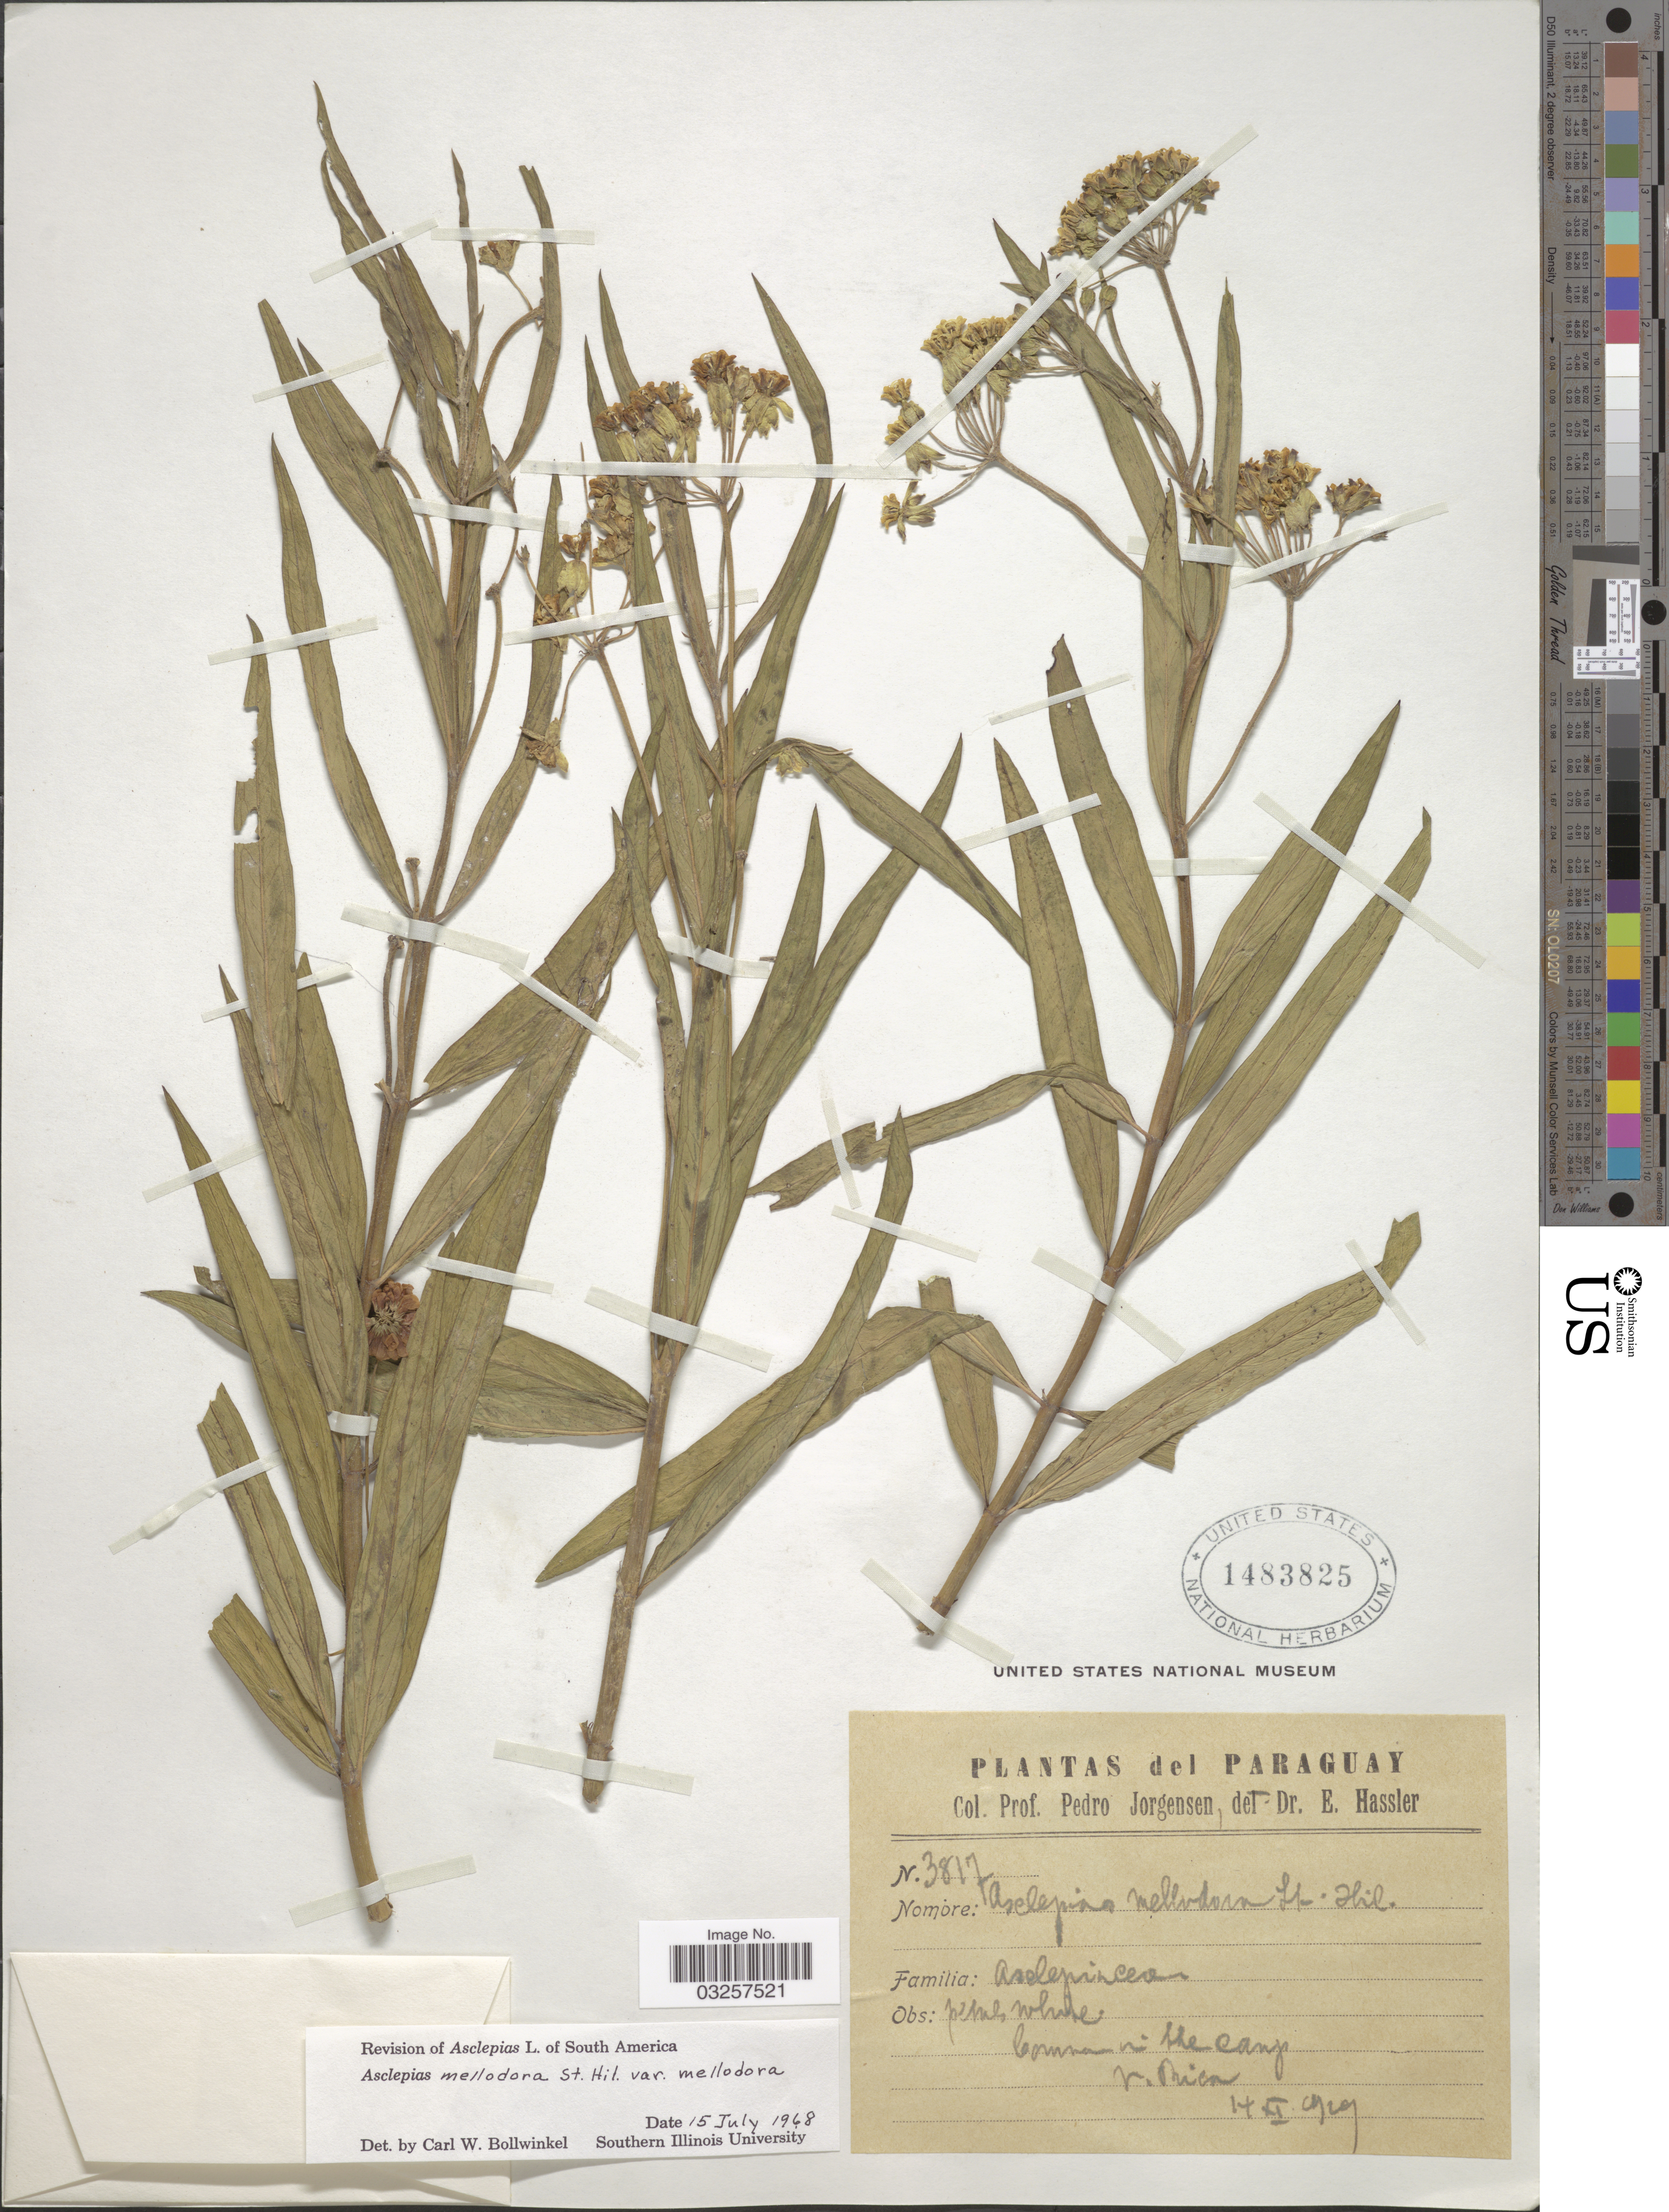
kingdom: Plantae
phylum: Tracheophyta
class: Magnoliopsida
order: Gentianales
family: Apocynaceae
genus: Asclepias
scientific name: Asclepias mellodora var. mellodora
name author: A. St.-Hil.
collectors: P. Jörgensen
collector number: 3817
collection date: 1929-11-14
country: Paraguay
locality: Common in the camp, V. Rica.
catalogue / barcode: US 1483825